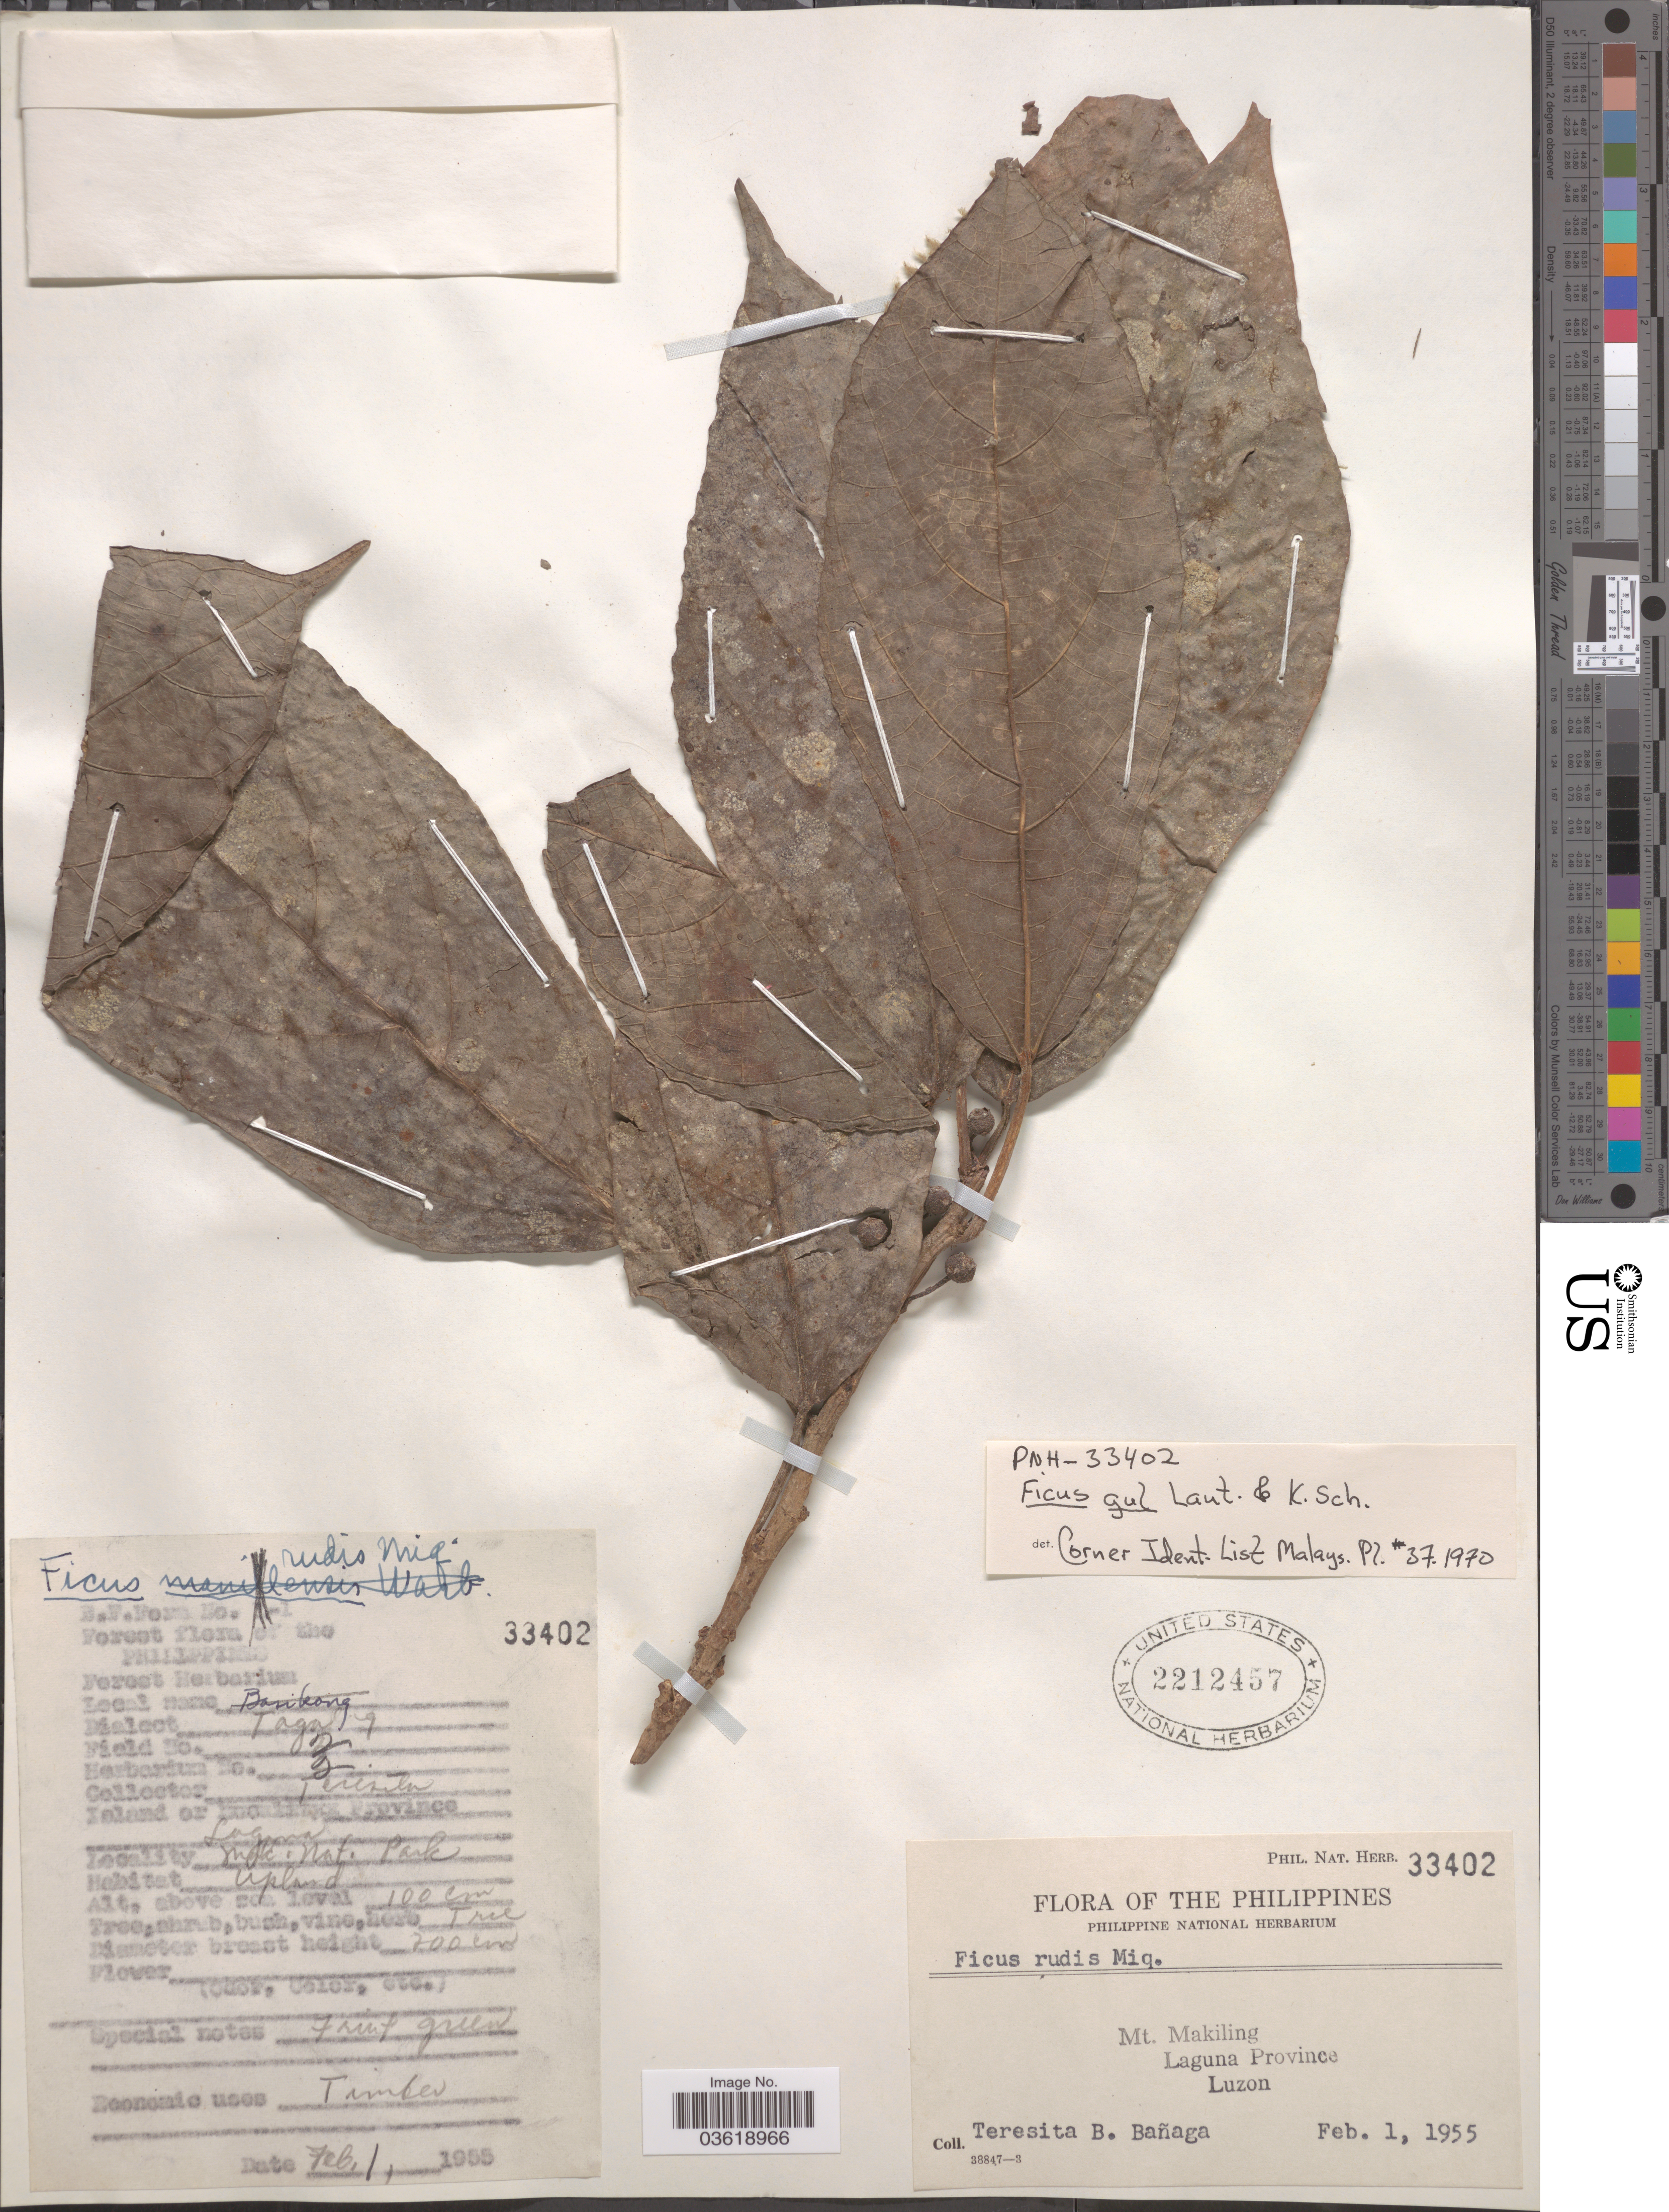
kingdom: Plantae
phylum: Tracheophyta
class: Magnoliopsida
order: Rosales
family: Moraceae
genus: Ficus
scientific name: Ficus gul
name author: Lauterb. & K. Schum.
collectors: T. Banaga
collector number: Phil. Nat. Herb. 33402/2?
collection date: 1955-02-01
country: Philippines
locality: Mt. Makiling. Laguna Province. Luzon.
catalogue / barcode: US 2212457